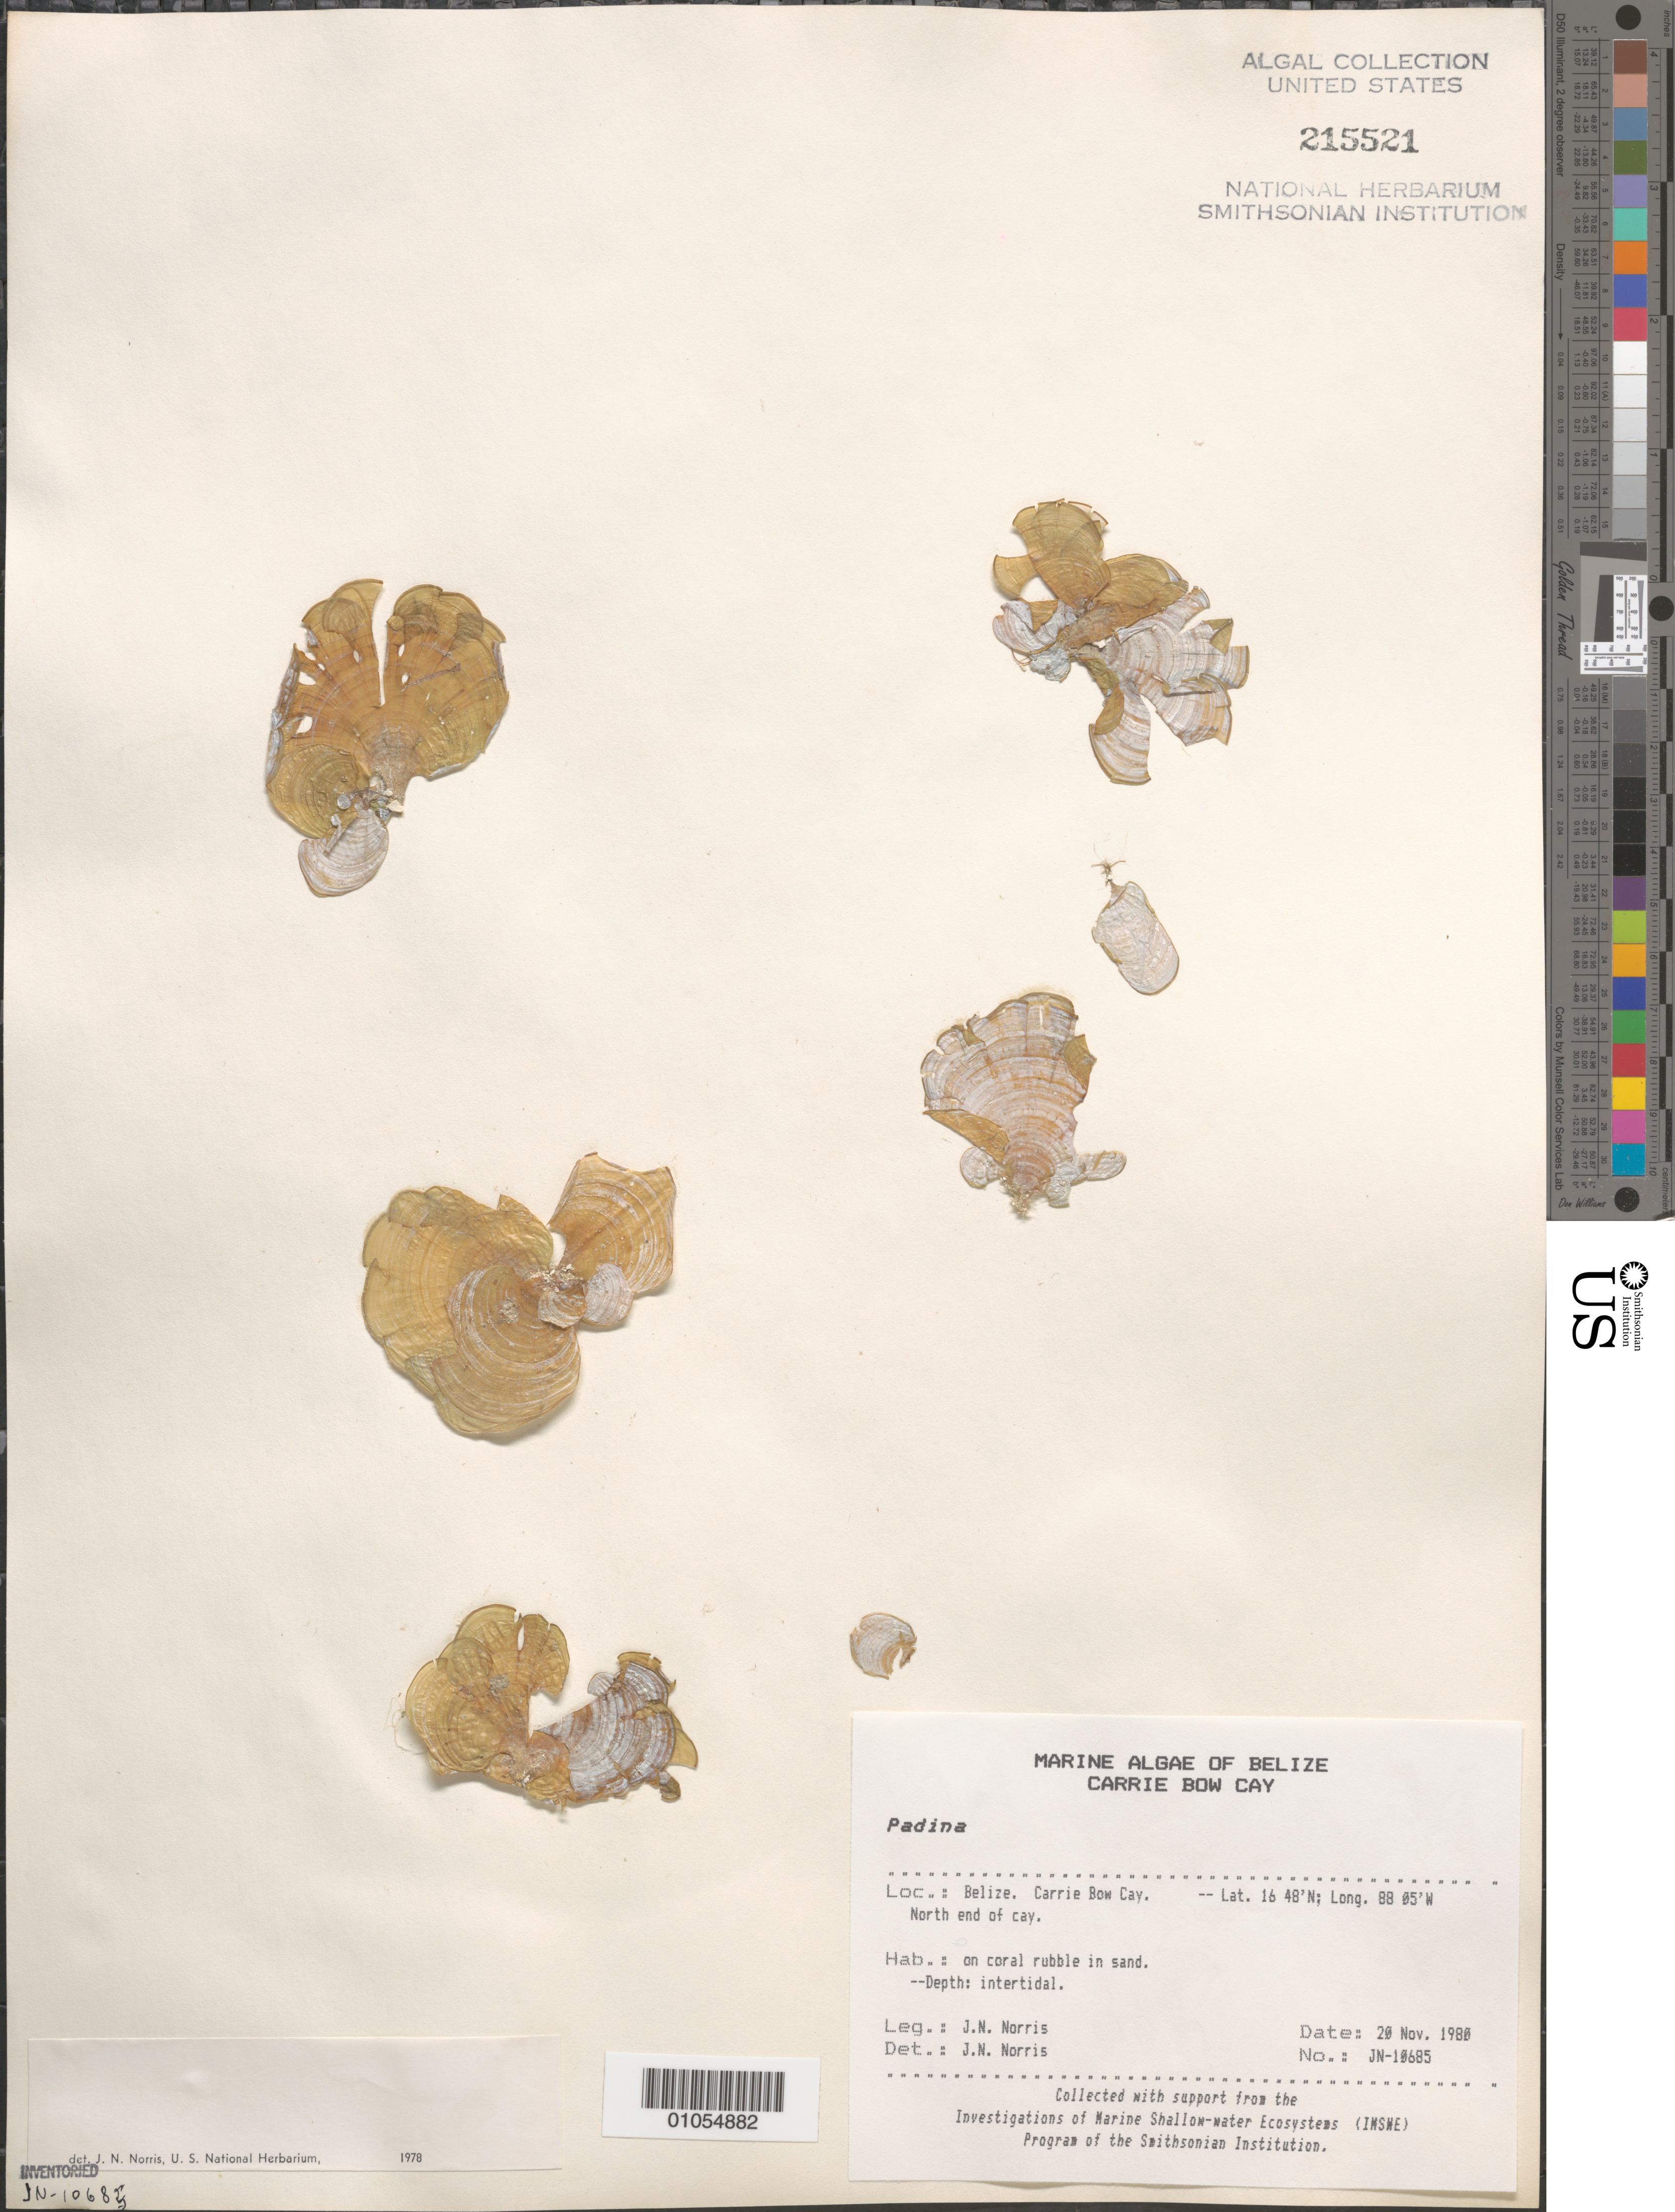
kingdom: Chromista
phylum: Ochrophyta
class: Phaeophyceae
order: Dictyotales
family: Dictyotaceae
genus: Padina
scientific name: Padina sp.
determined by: Norris, James N.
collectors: J. N. Norris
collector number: JN-10685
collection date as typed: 20 Nov 1980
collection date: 1980-11-20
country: Belize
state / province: Stann Creek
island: Carrie Bow Cay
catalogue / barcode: US 215521